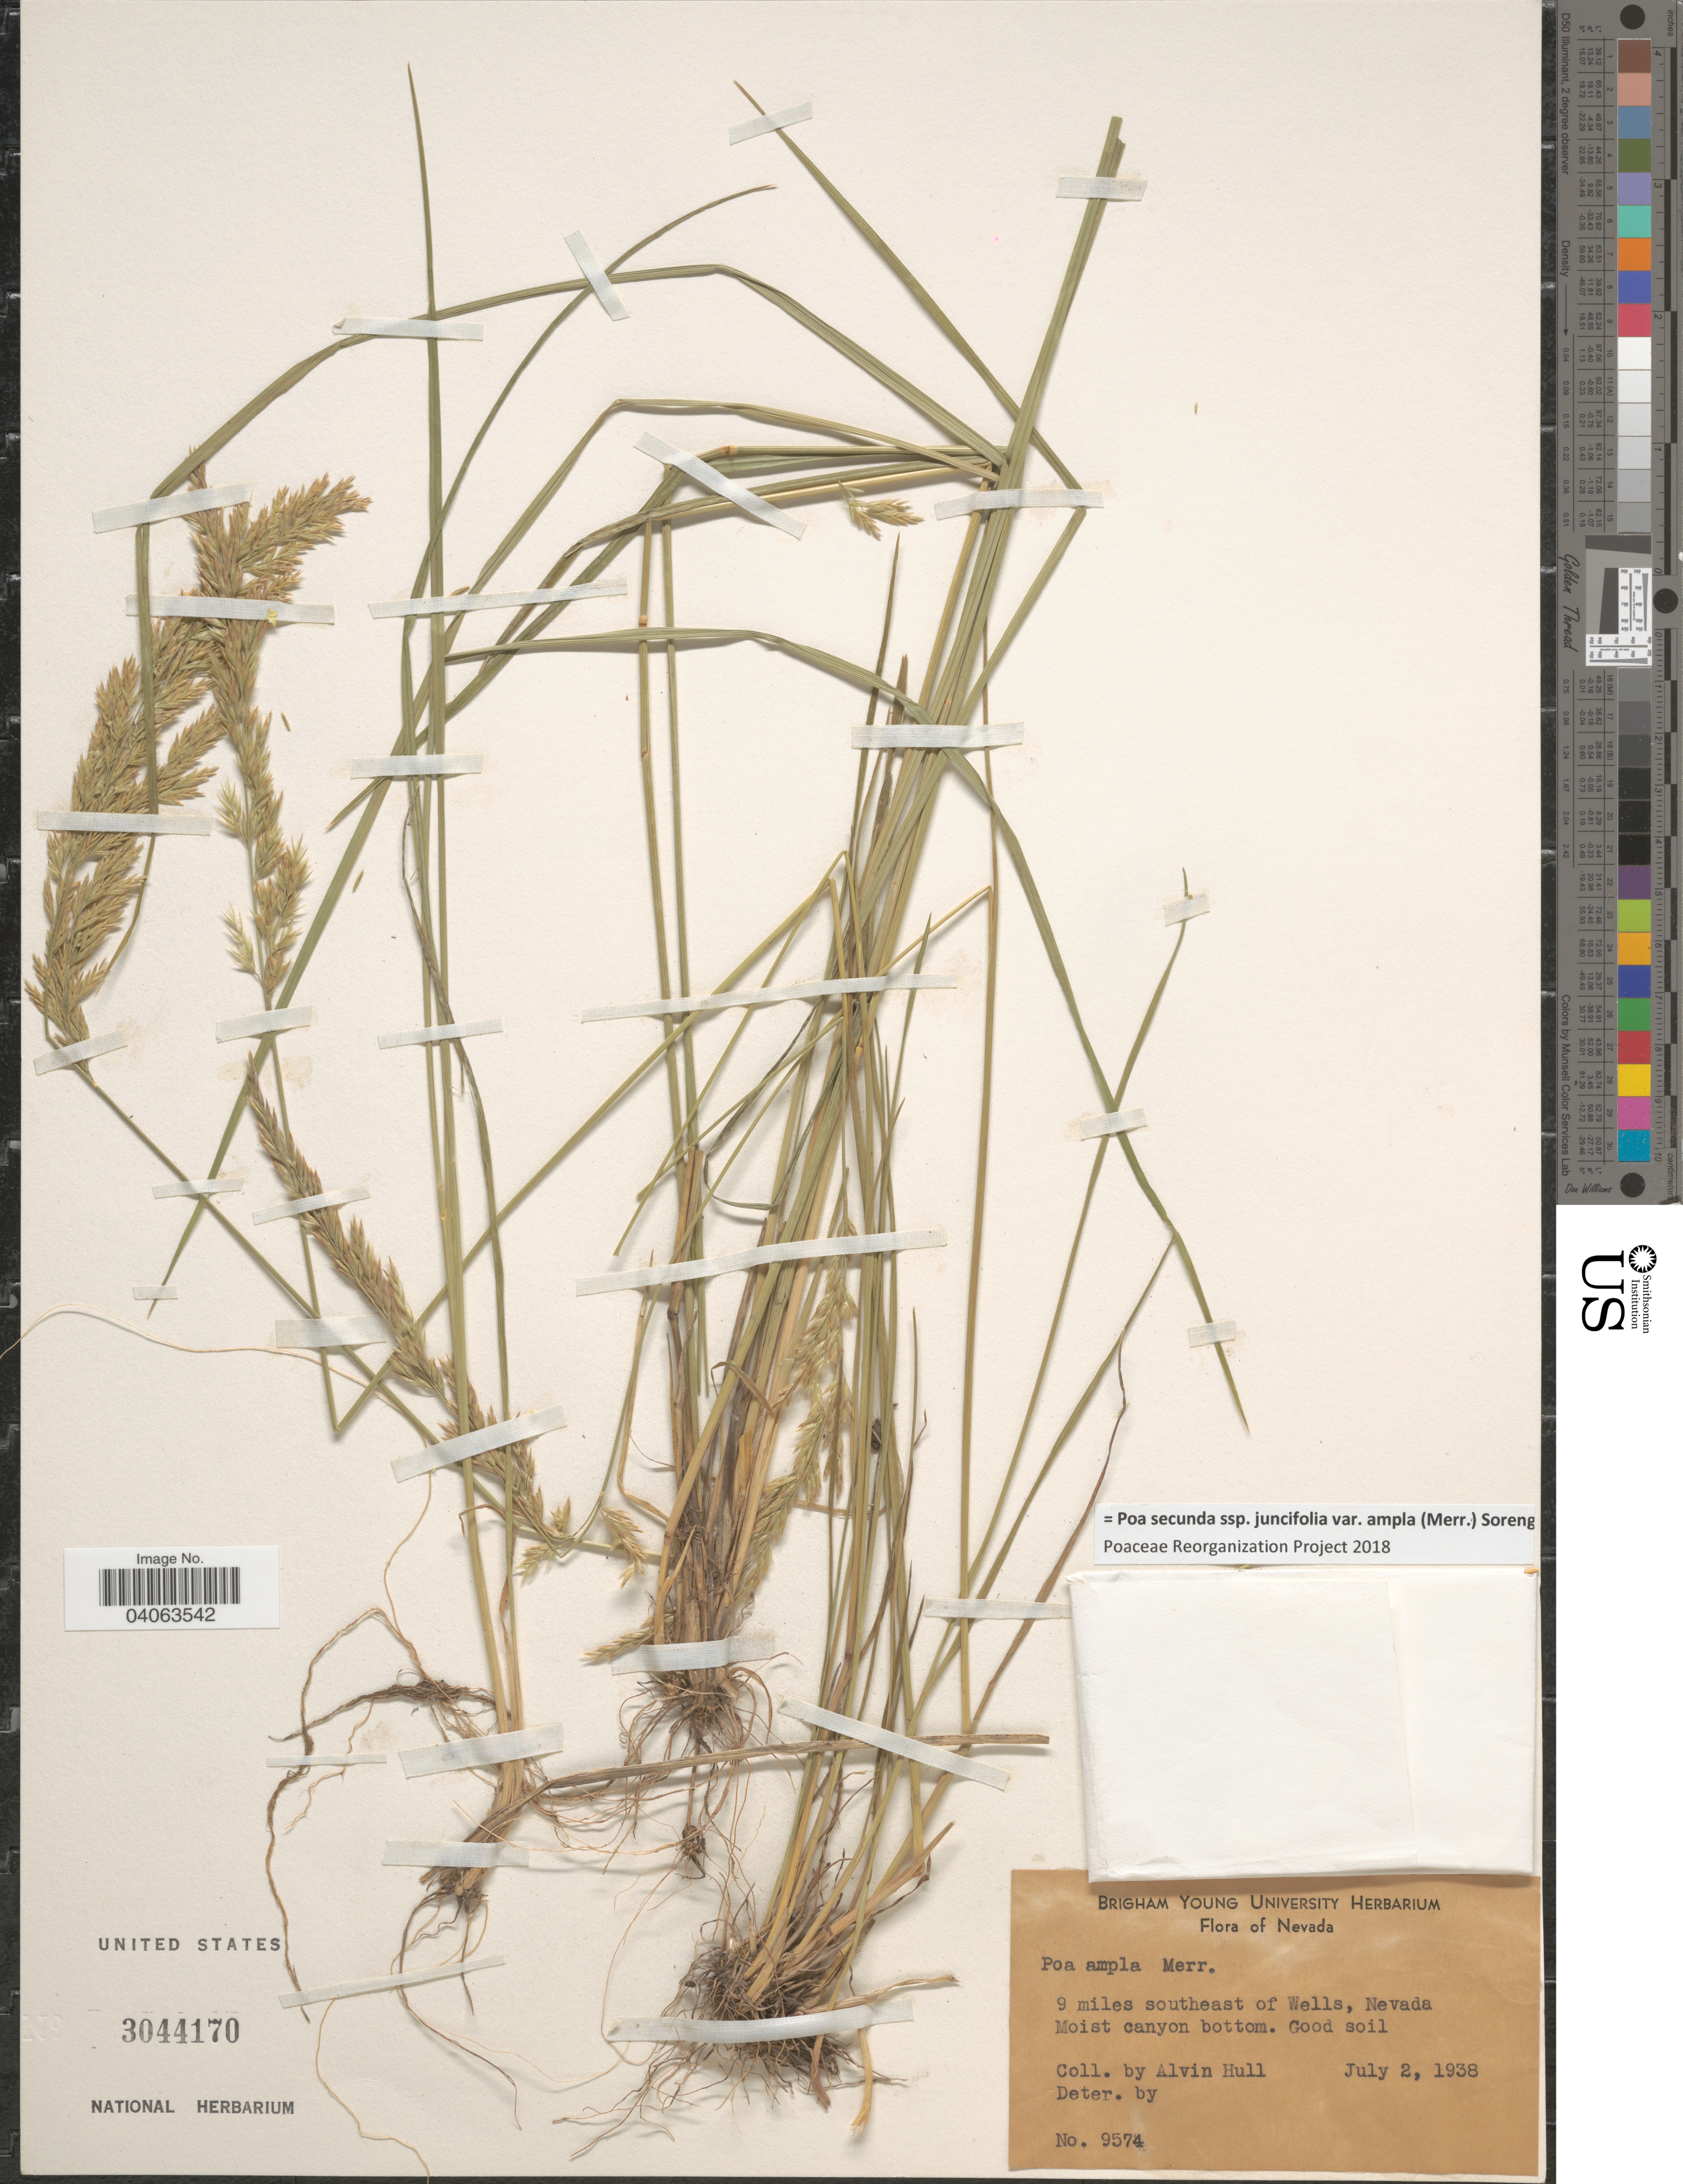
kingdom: Plantae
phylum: Tracheophyta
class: Liliopsida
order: Poales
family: Poaceae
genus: Poa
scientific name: Poa secunda subsp. juncifolia var. ampla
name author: (Merr.) Soreng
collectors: A. Hull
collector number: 9574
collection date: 1938-07-02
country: United States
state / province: Nevada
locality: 9 miles southeast of Wells, Nevada.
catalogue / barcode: US 3044170